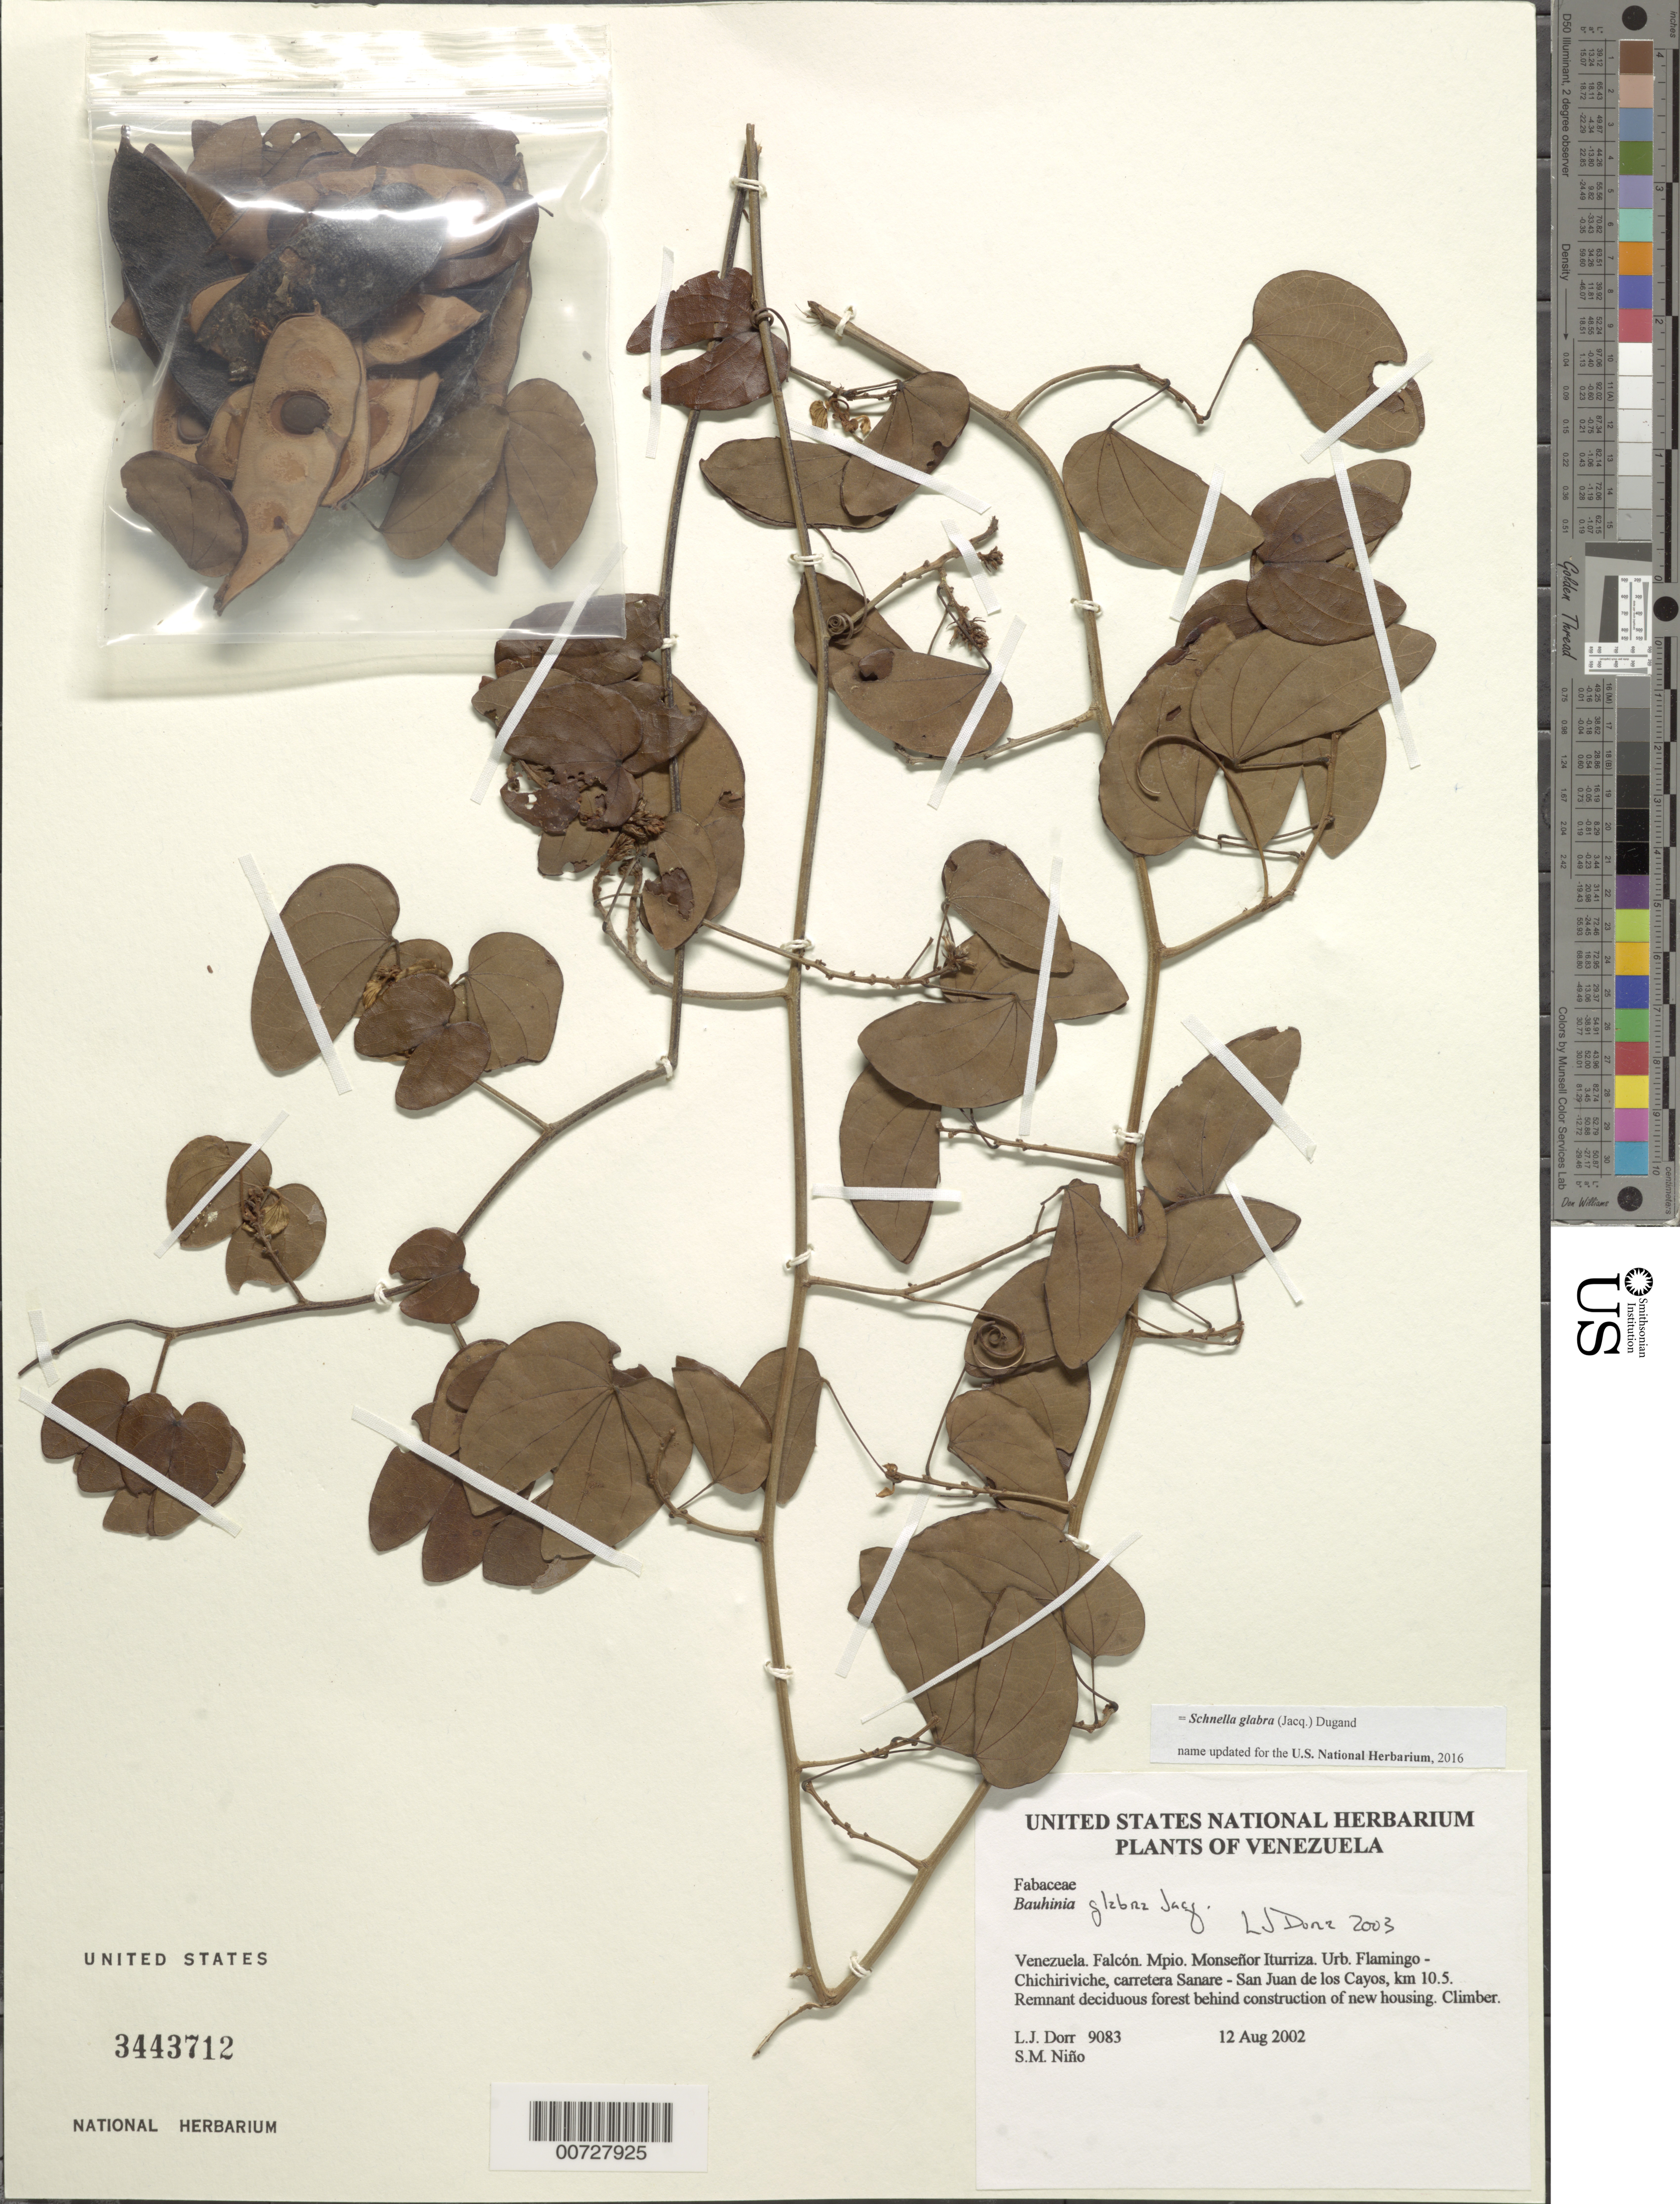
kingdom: Plantae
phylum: Tracheophyta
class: Magnoliopsida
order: Fabales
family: Fabaceae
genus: Schnella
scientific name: Schnella glabra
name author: (Jacq.) Dugand G.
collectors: L. J. Dorr & S. M. Niño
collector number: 9083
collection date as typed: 12 Aug 2002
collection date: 2002-08-12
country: Venezuela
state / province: Falcón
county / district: Monseñor Iturriza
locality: Urb. Flamingo-Chichiriviche, carretera Sanare-San Juan de los Cayos, km 10.5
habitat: Remnant deciduous forest behind construction of new housing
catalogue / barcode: US 3443712